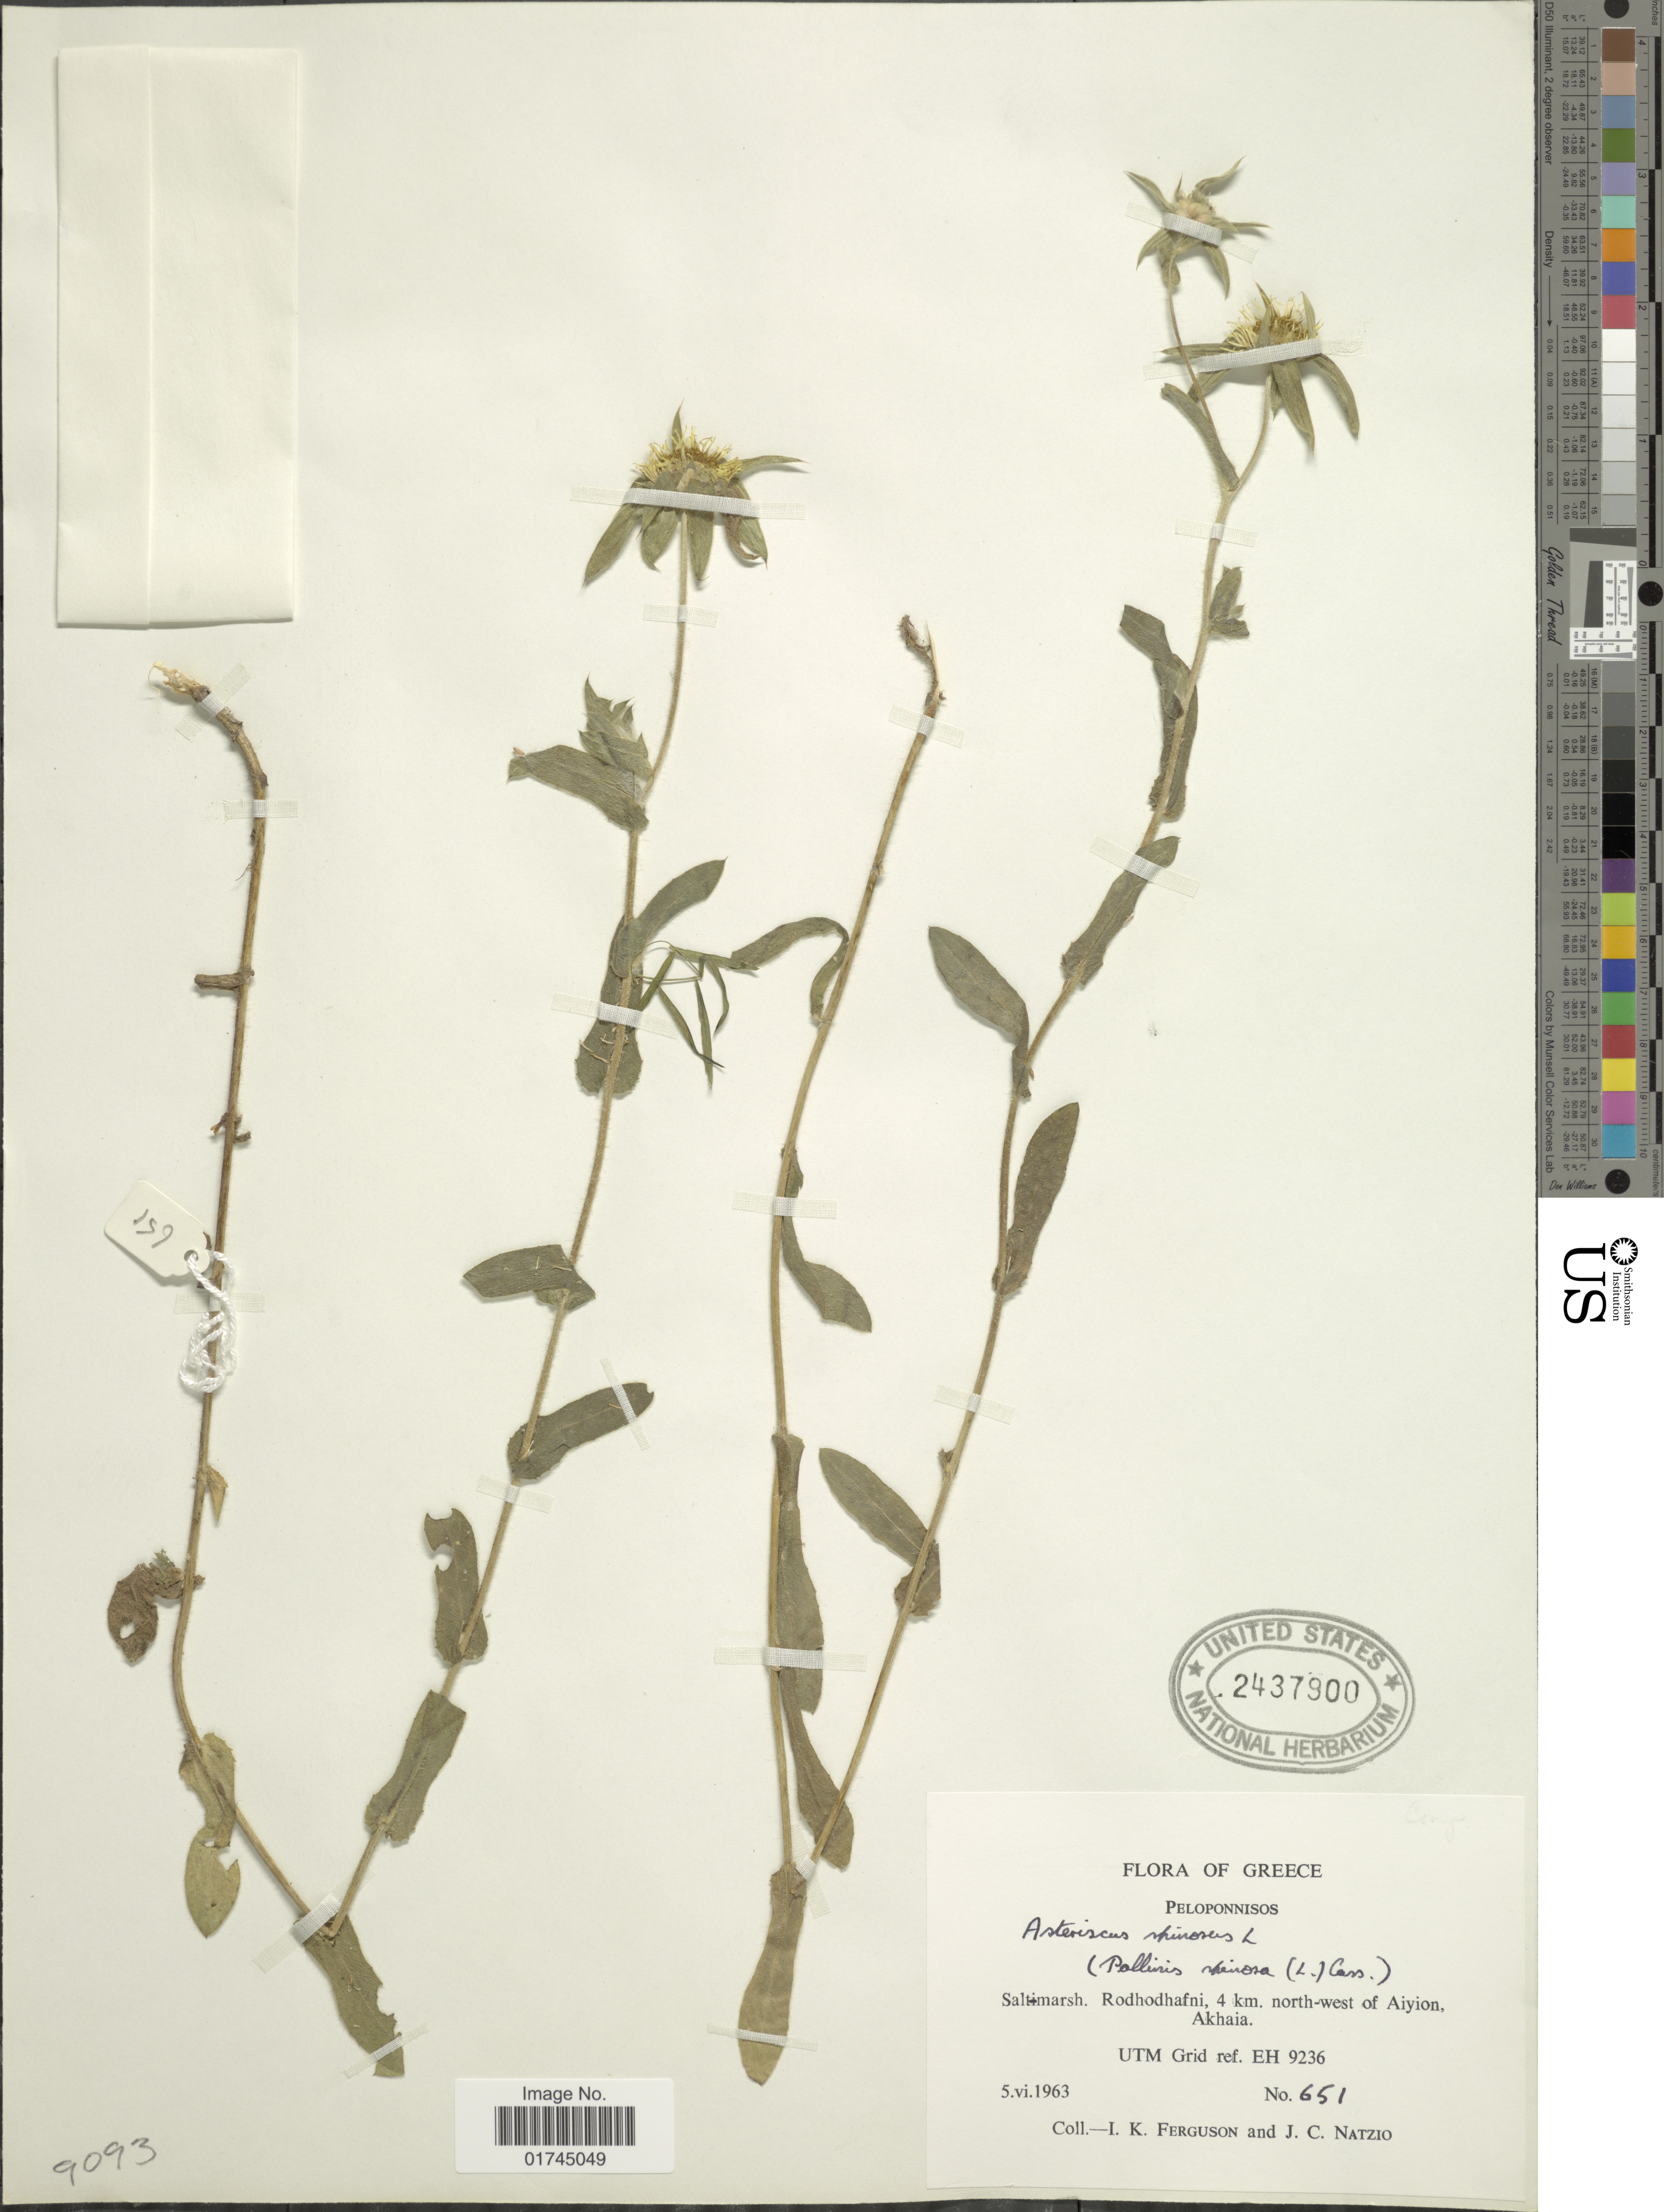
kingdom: Plantae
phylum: Tracheophyta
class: Magnoliopsida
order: Asterales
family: Asteraceae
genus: Odontospermum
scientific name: Odontospermum spinosus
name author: L.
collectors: I. K. Ferguson & J. Natzio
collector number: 651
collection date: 1963-06-04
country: Greece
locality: Saltimarsh, Rodhodhafni, 4 km. north-west of Aiyion, Akhaia.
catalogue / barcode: US 2437900